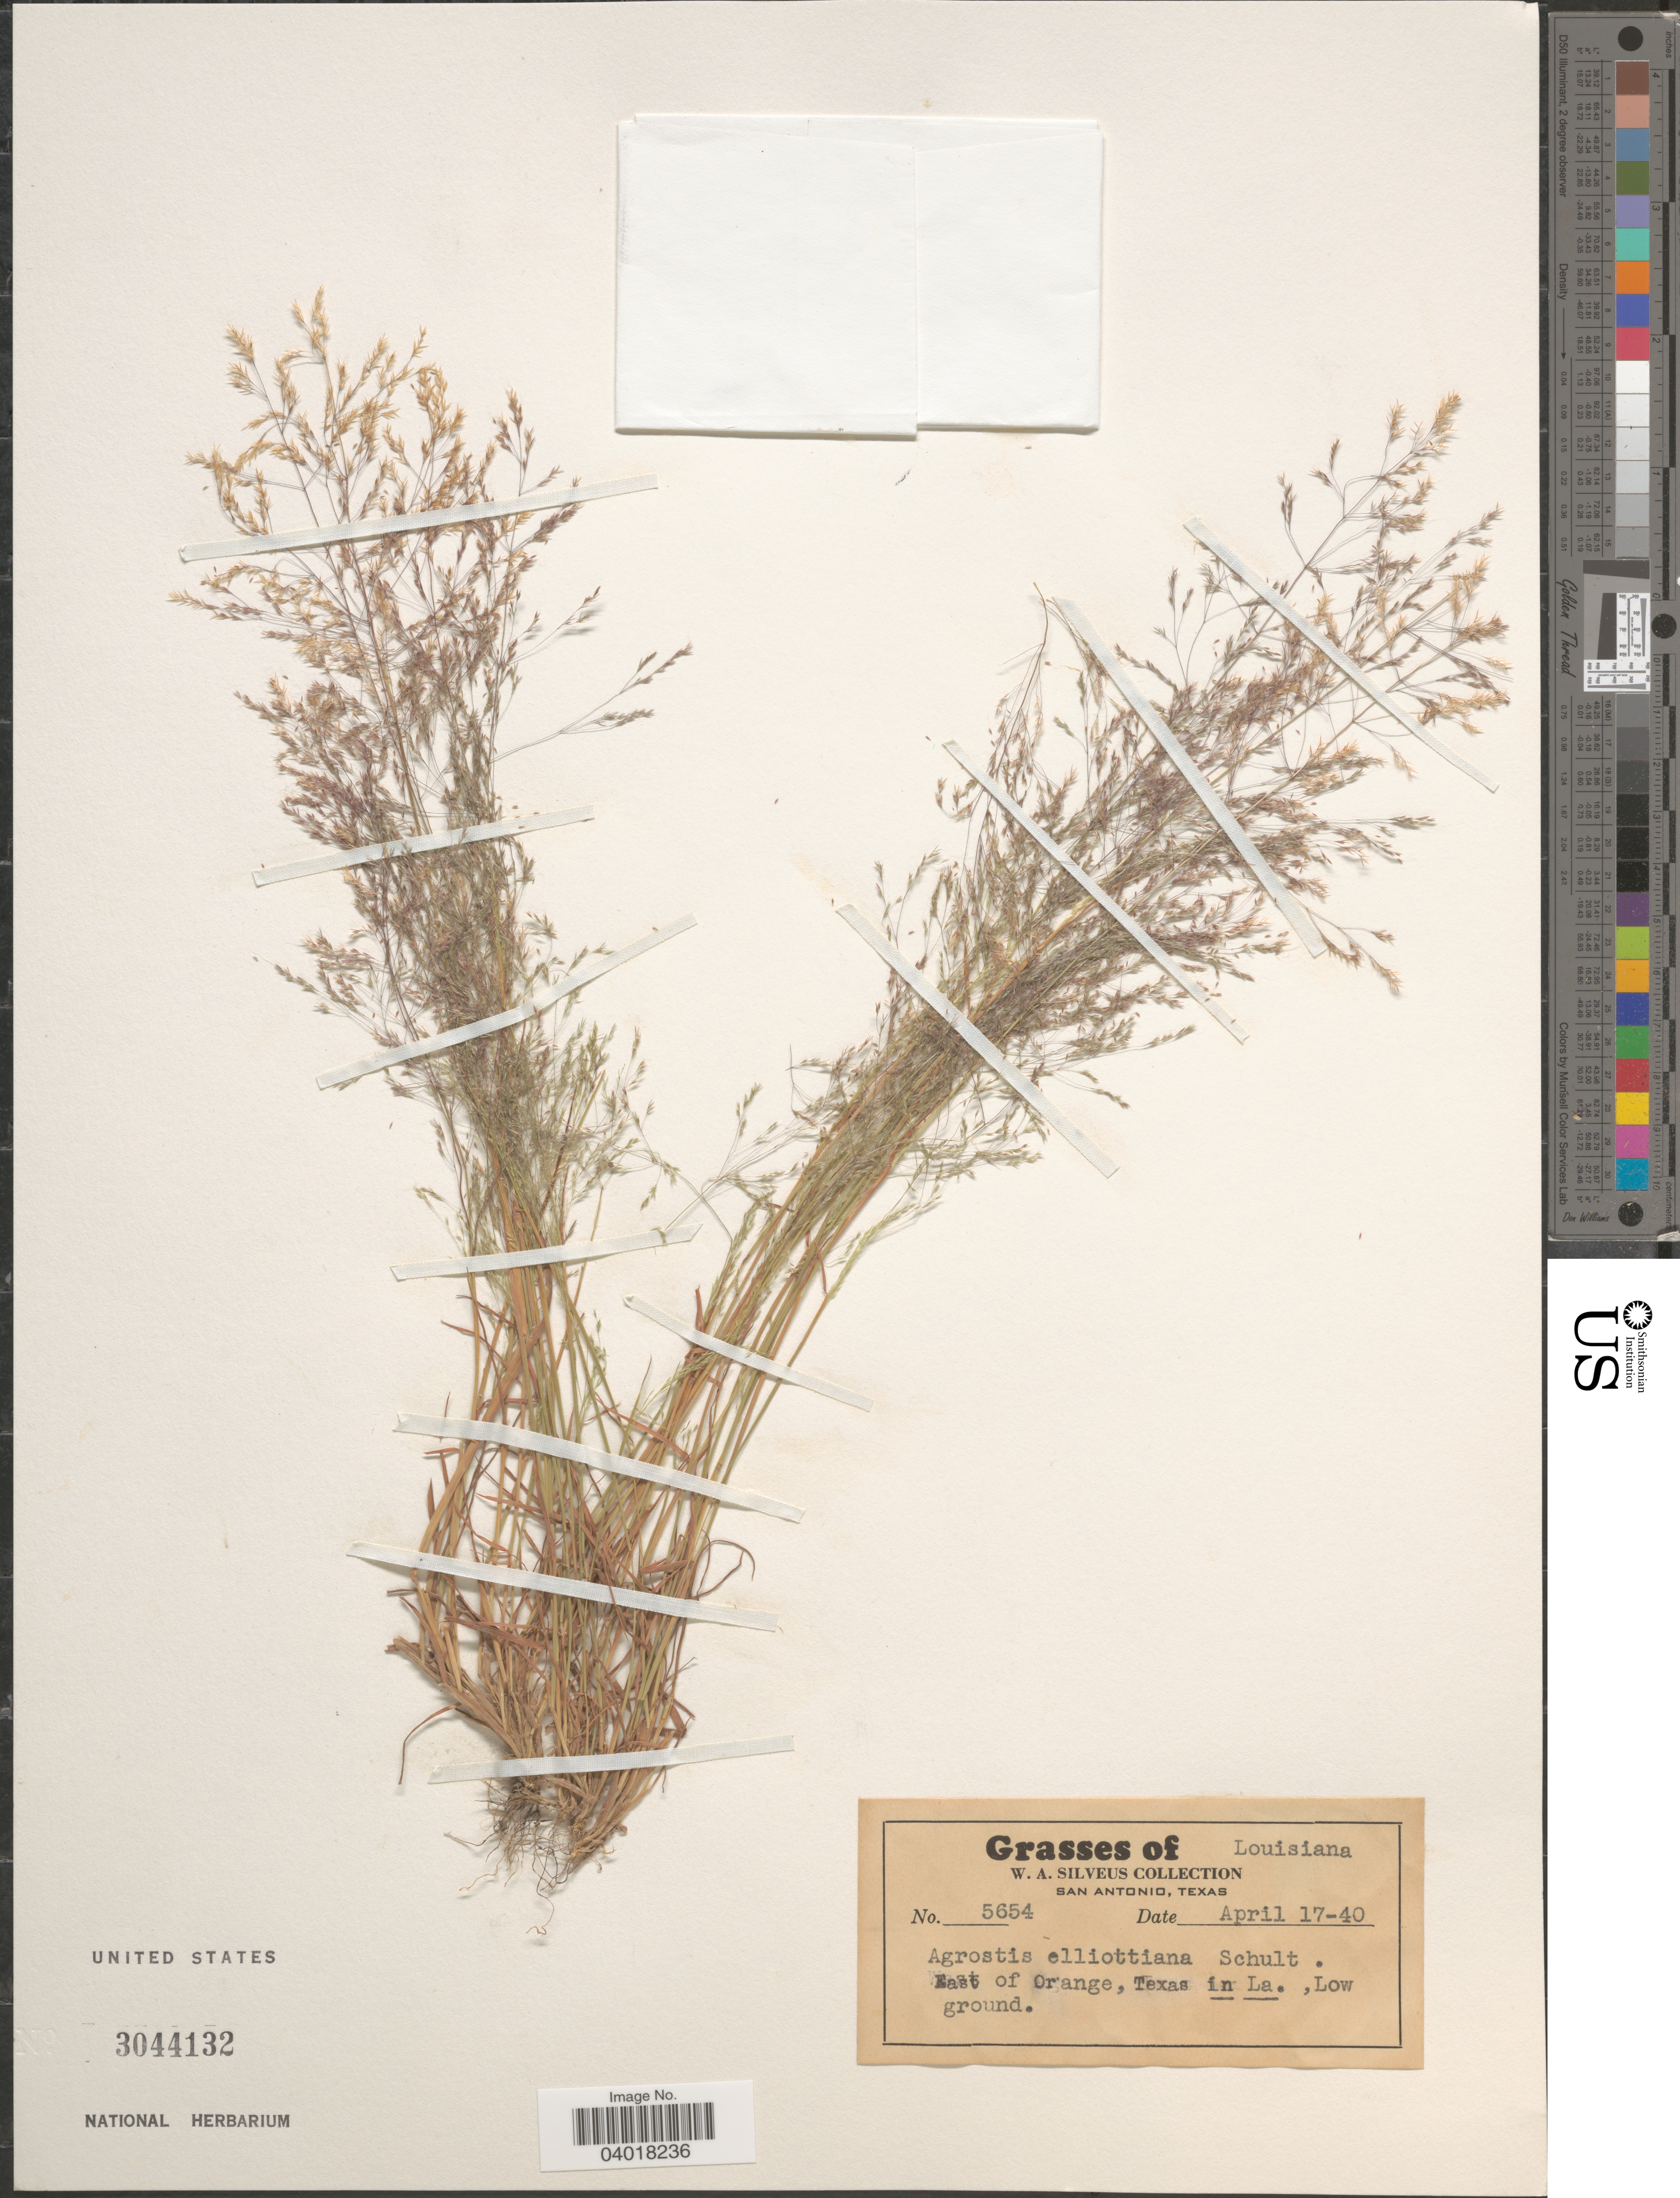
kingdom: Plantae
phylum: Tracheophyta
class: Liliopsida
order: Poales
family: Poaceae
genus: Agrostis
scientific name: Agrostis elliottiana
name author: Schult.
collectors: W. Silveus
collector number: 5654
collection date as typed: Transcribed d/m/y: 17/4/40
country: United States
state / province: Louisiana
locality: East of Orange, Texas in La.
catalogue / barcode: US 3044132